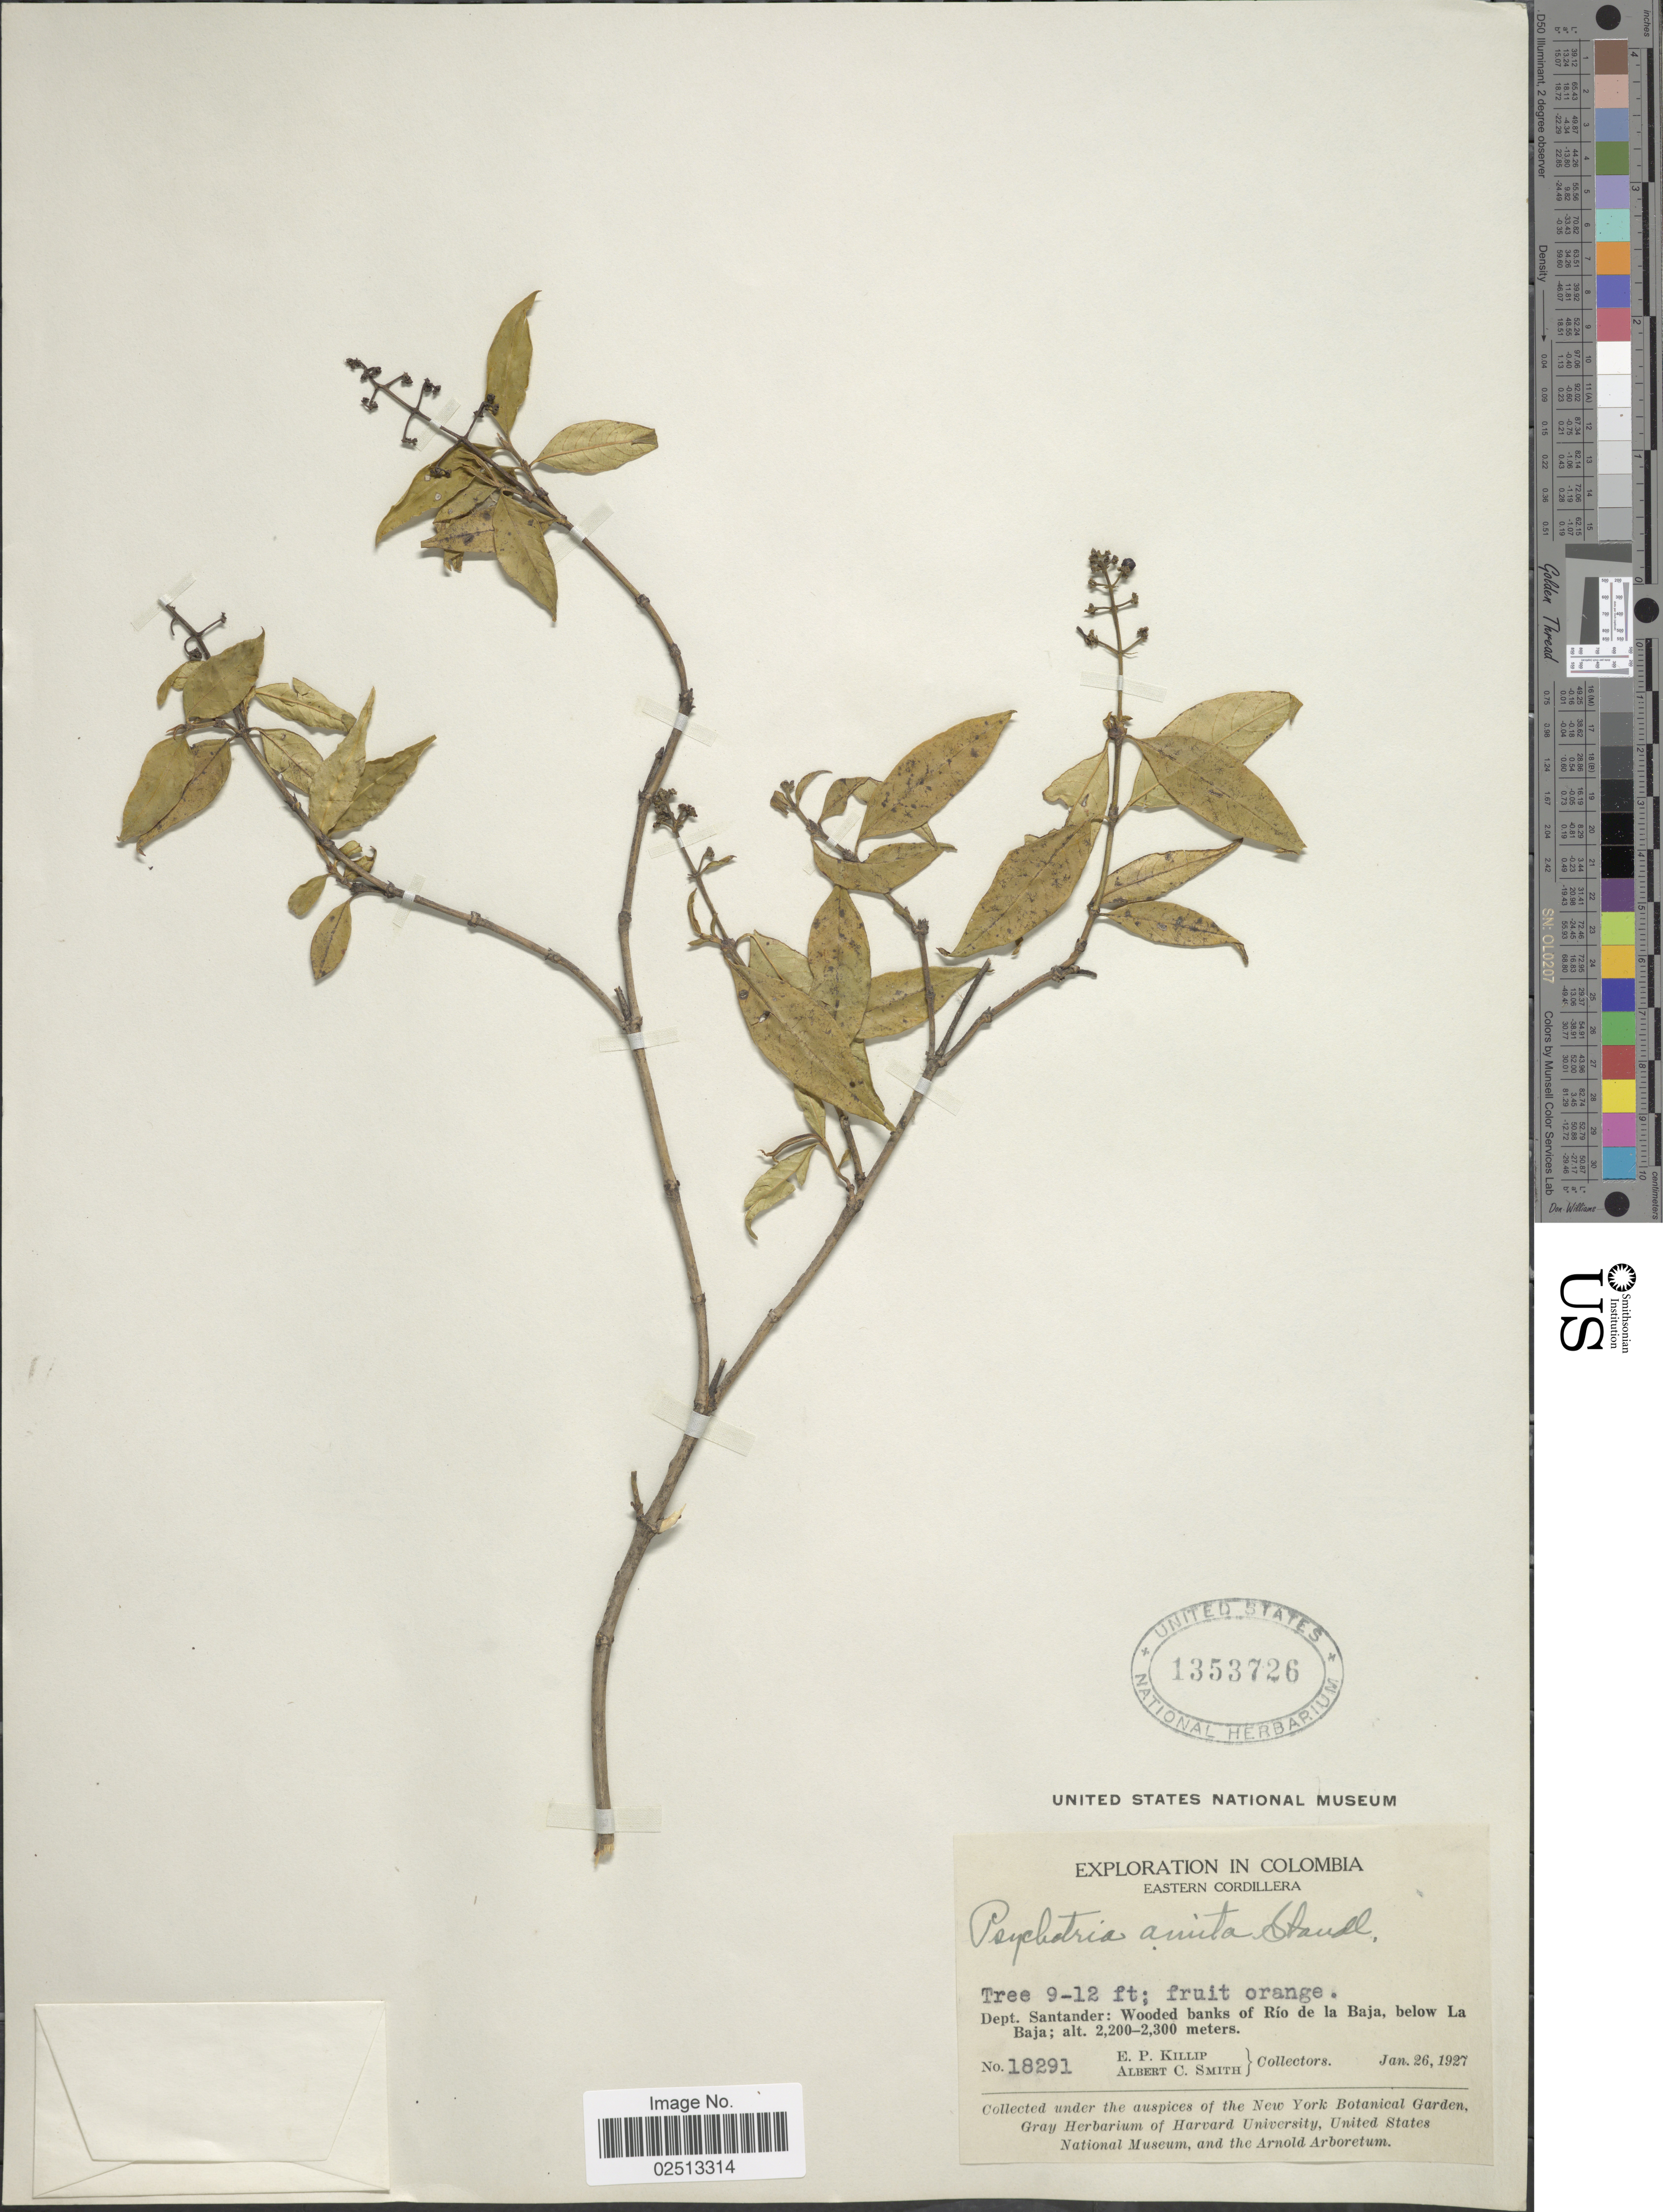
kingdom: Plantae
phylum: Tracheophyta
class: Magnoliopsida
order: Gentianales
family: Rubiaceae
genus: Psychotria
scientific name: Psychotria amita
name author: Standl.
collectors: E. P. Killip & A. C. Smith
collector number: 18291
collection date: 1927-01-26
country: Colombia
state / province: Santander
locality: Eastern Cordillera, Dept. Santander: Wooded banks of Rio de la Baja, below La Baja.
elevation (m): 2200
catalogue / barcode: US 1353726